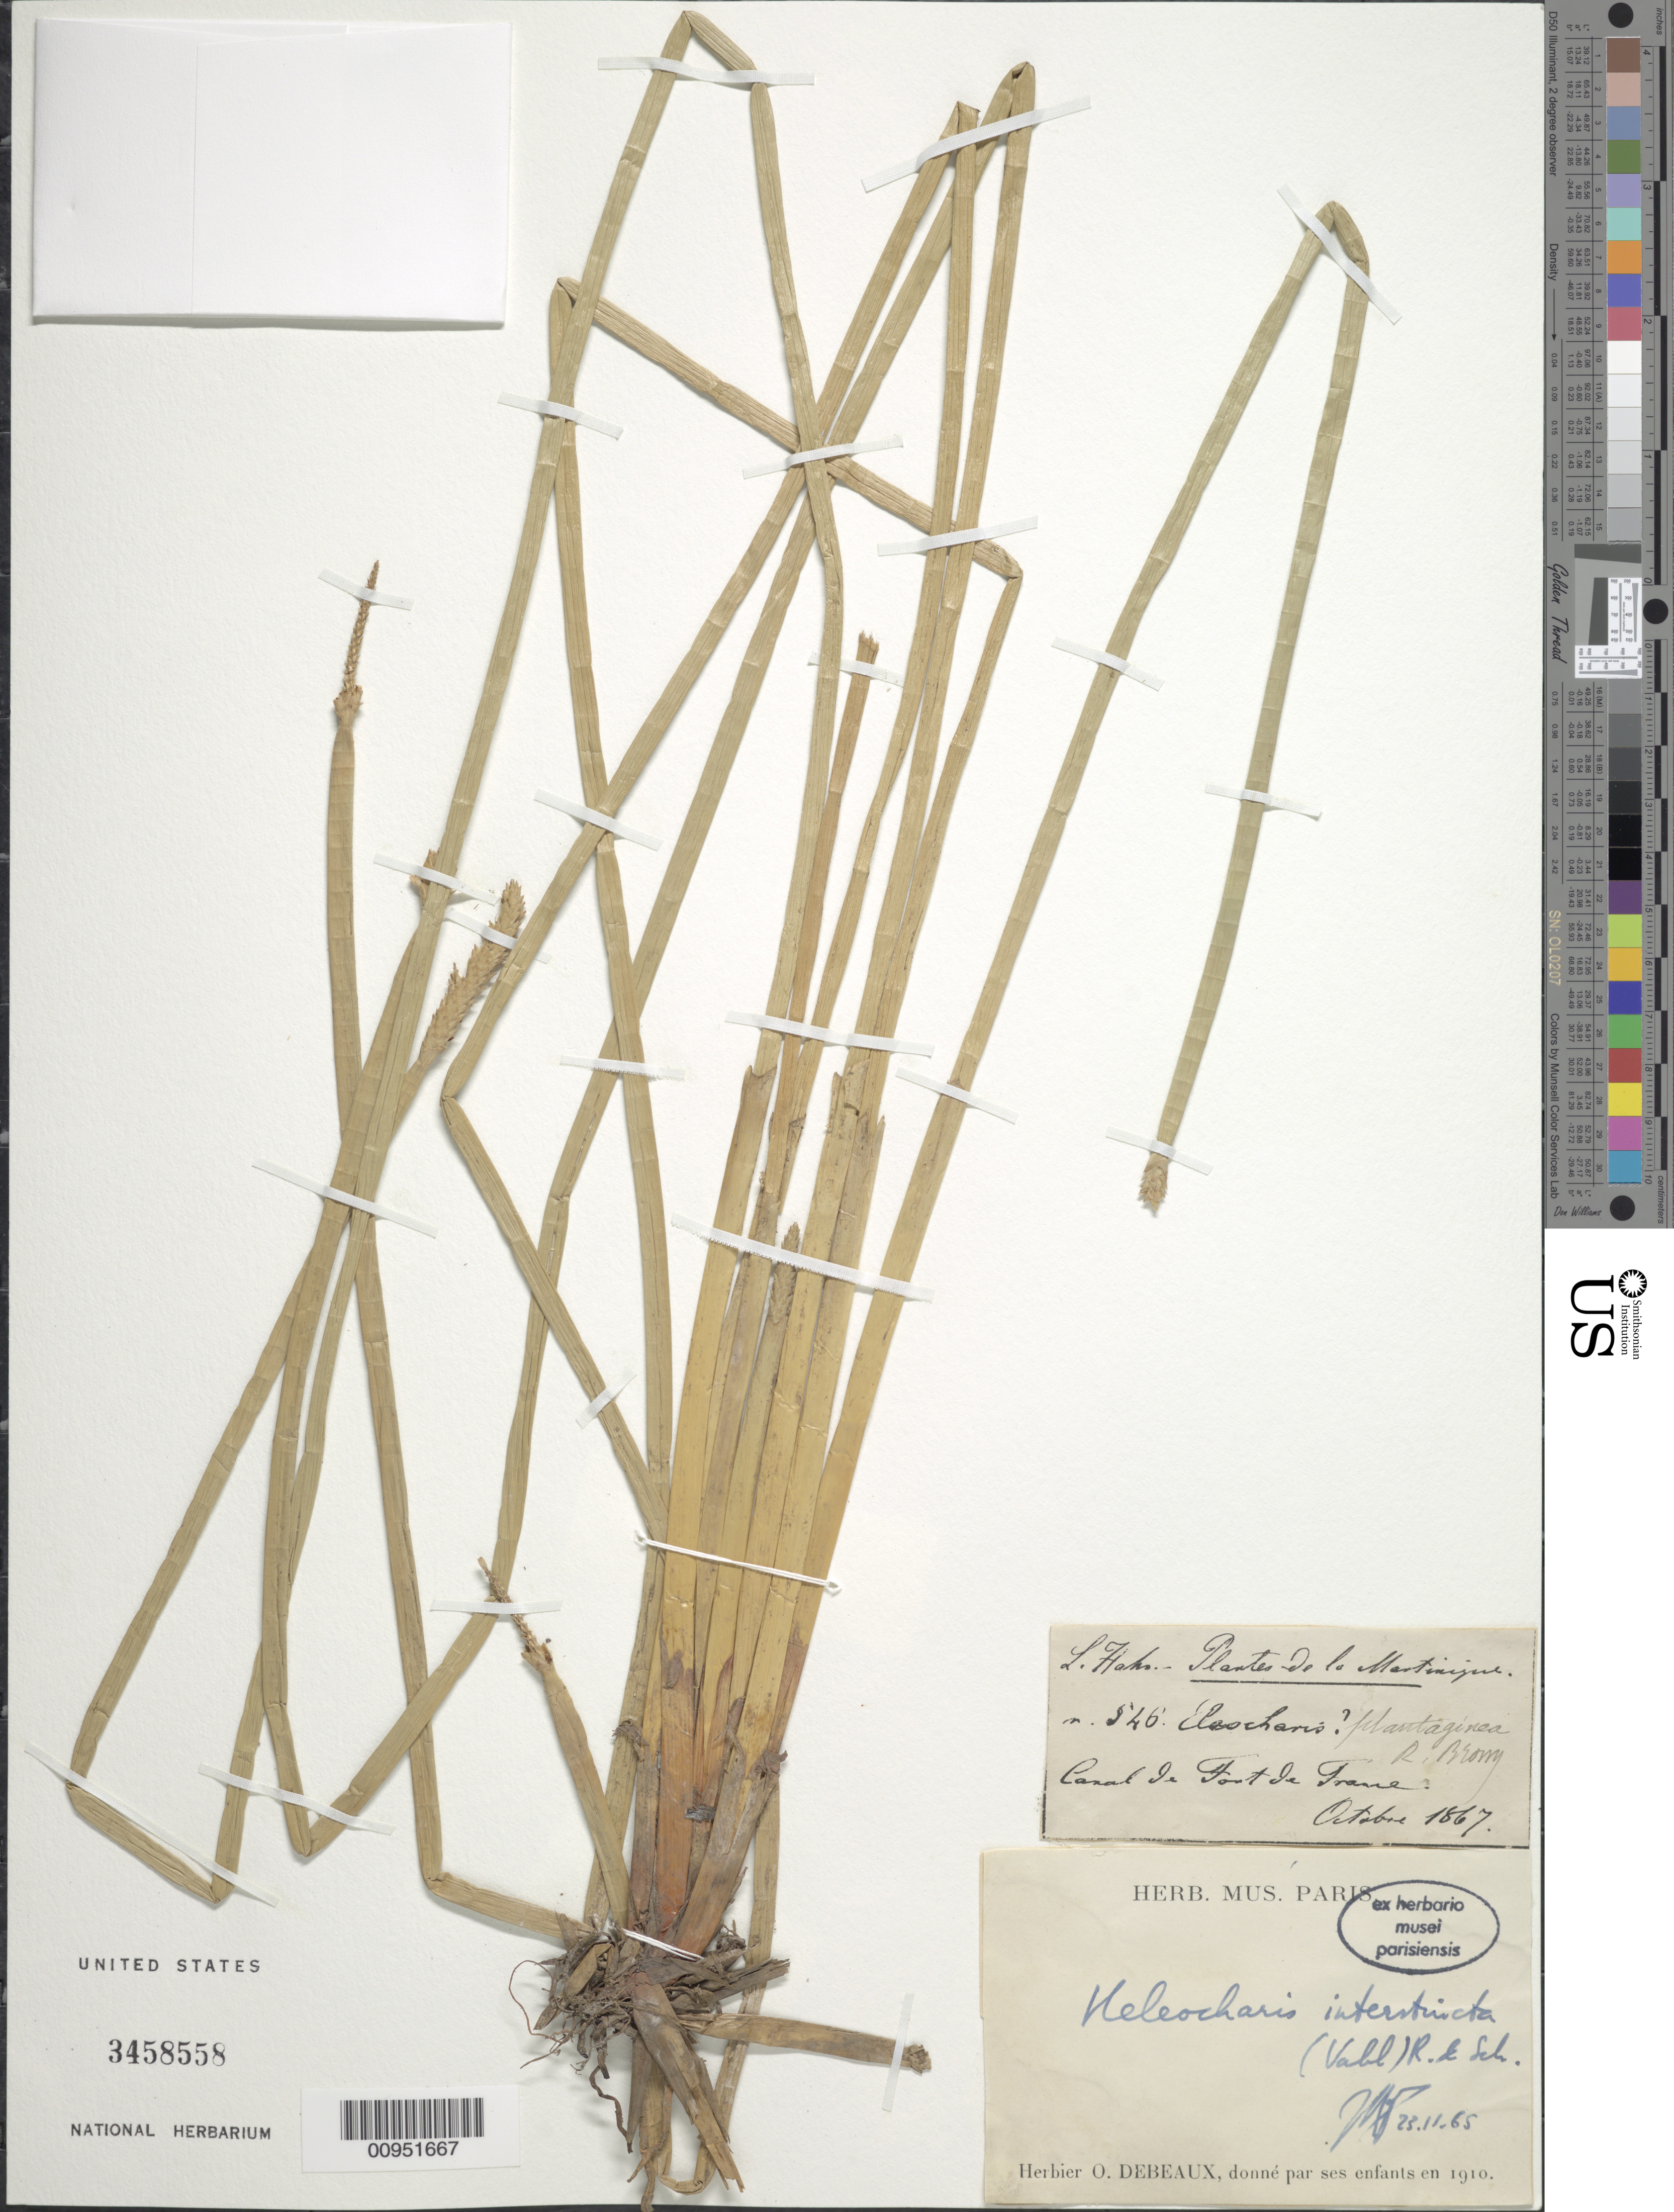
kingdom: Plantae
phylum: Tracheophyta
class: Liliopsida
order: Poales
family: Cyperaceae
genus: Eleocharis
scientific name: Eleocharis interstincta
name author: (Vahl) Roem. & Schult.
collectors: L. Hahn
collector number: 546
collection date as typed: Oct 1867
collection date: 1867-10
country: Martinique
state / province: Fort-de-France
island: Martinique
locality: Canal de Fort de France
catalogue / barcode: US 3458558